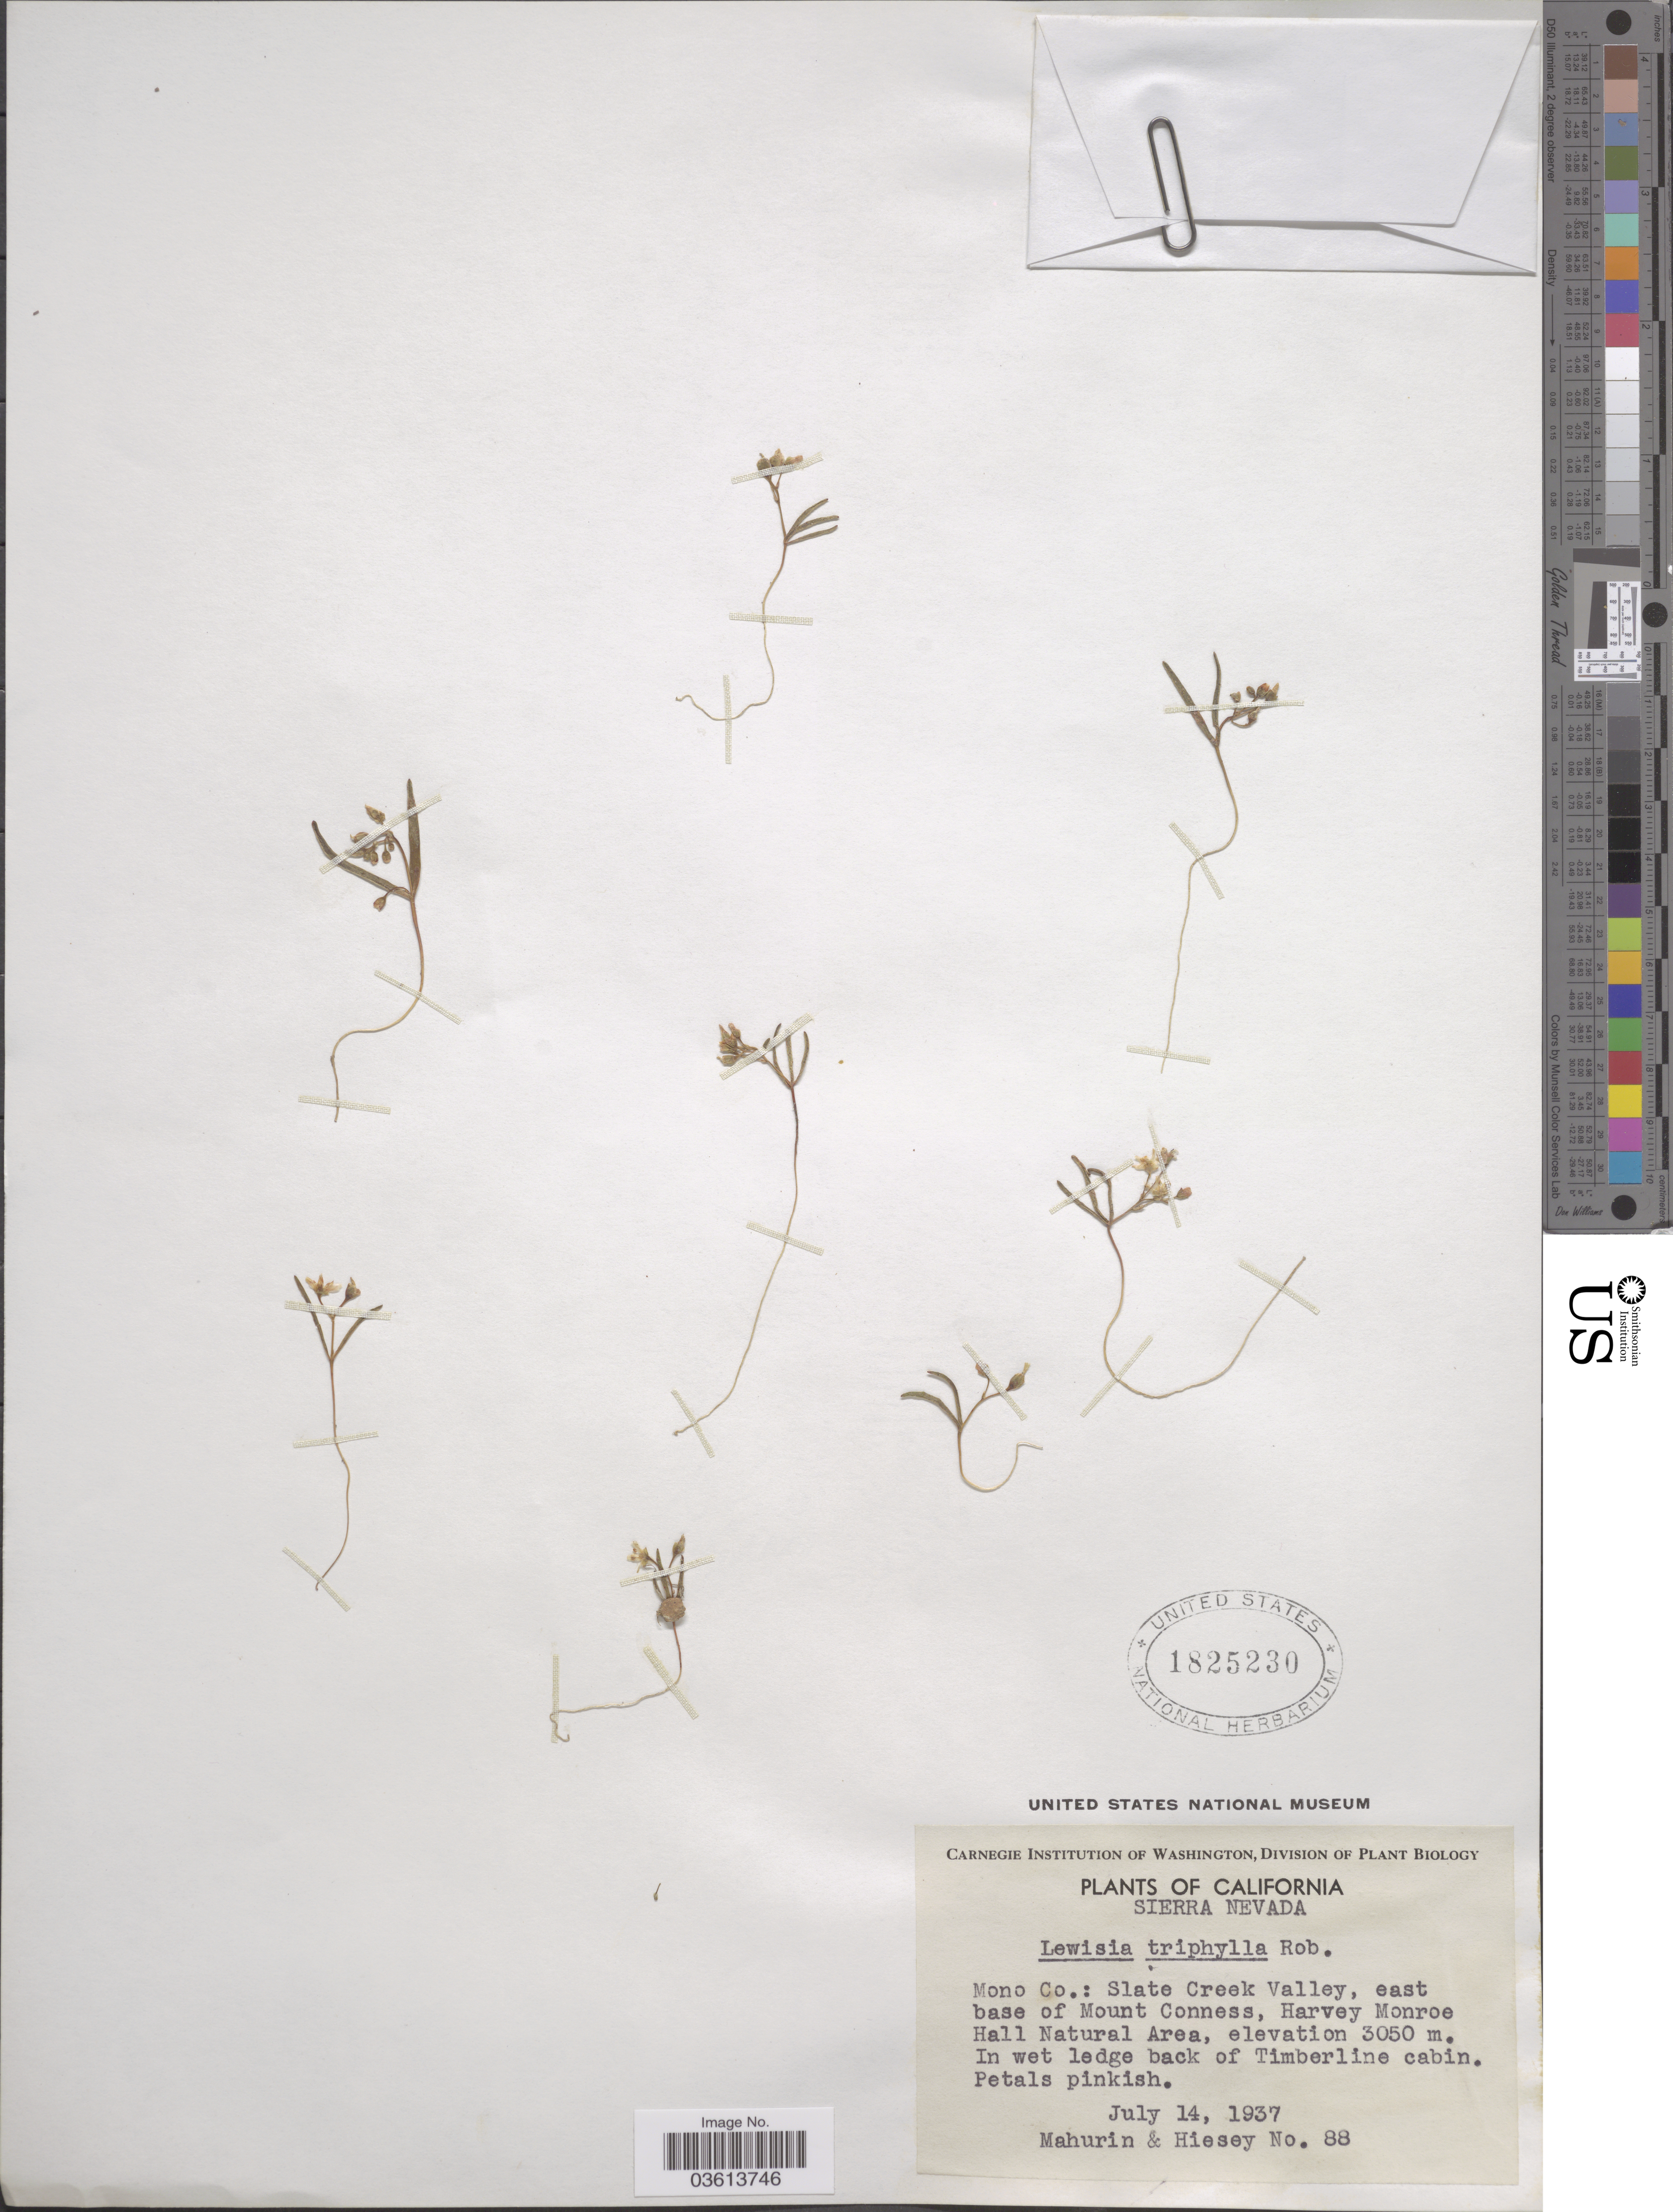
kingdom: Plantae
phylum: Tracheophyta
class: Magnoliopsida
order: Caryophyllales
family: Montiaceae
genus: Erocallis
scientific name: Erocallis triphylla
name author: (S. Watson) Rydb.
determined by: Strong, Mark T., (BOT), Smithsonian Institution - National Museum of Natural History (UNITED STATES)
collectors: Mahurin & Hiesey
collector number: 88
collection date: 1937-07-14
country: United States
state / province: California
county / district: Mono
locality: Sierra Nevada. Mono Co.: Slate Creek Valley, east base of Mount Conness, Harvey Monroe Hall Natural Area. Back of Timberline cabin.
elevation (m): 3050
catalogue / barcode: US 1825230